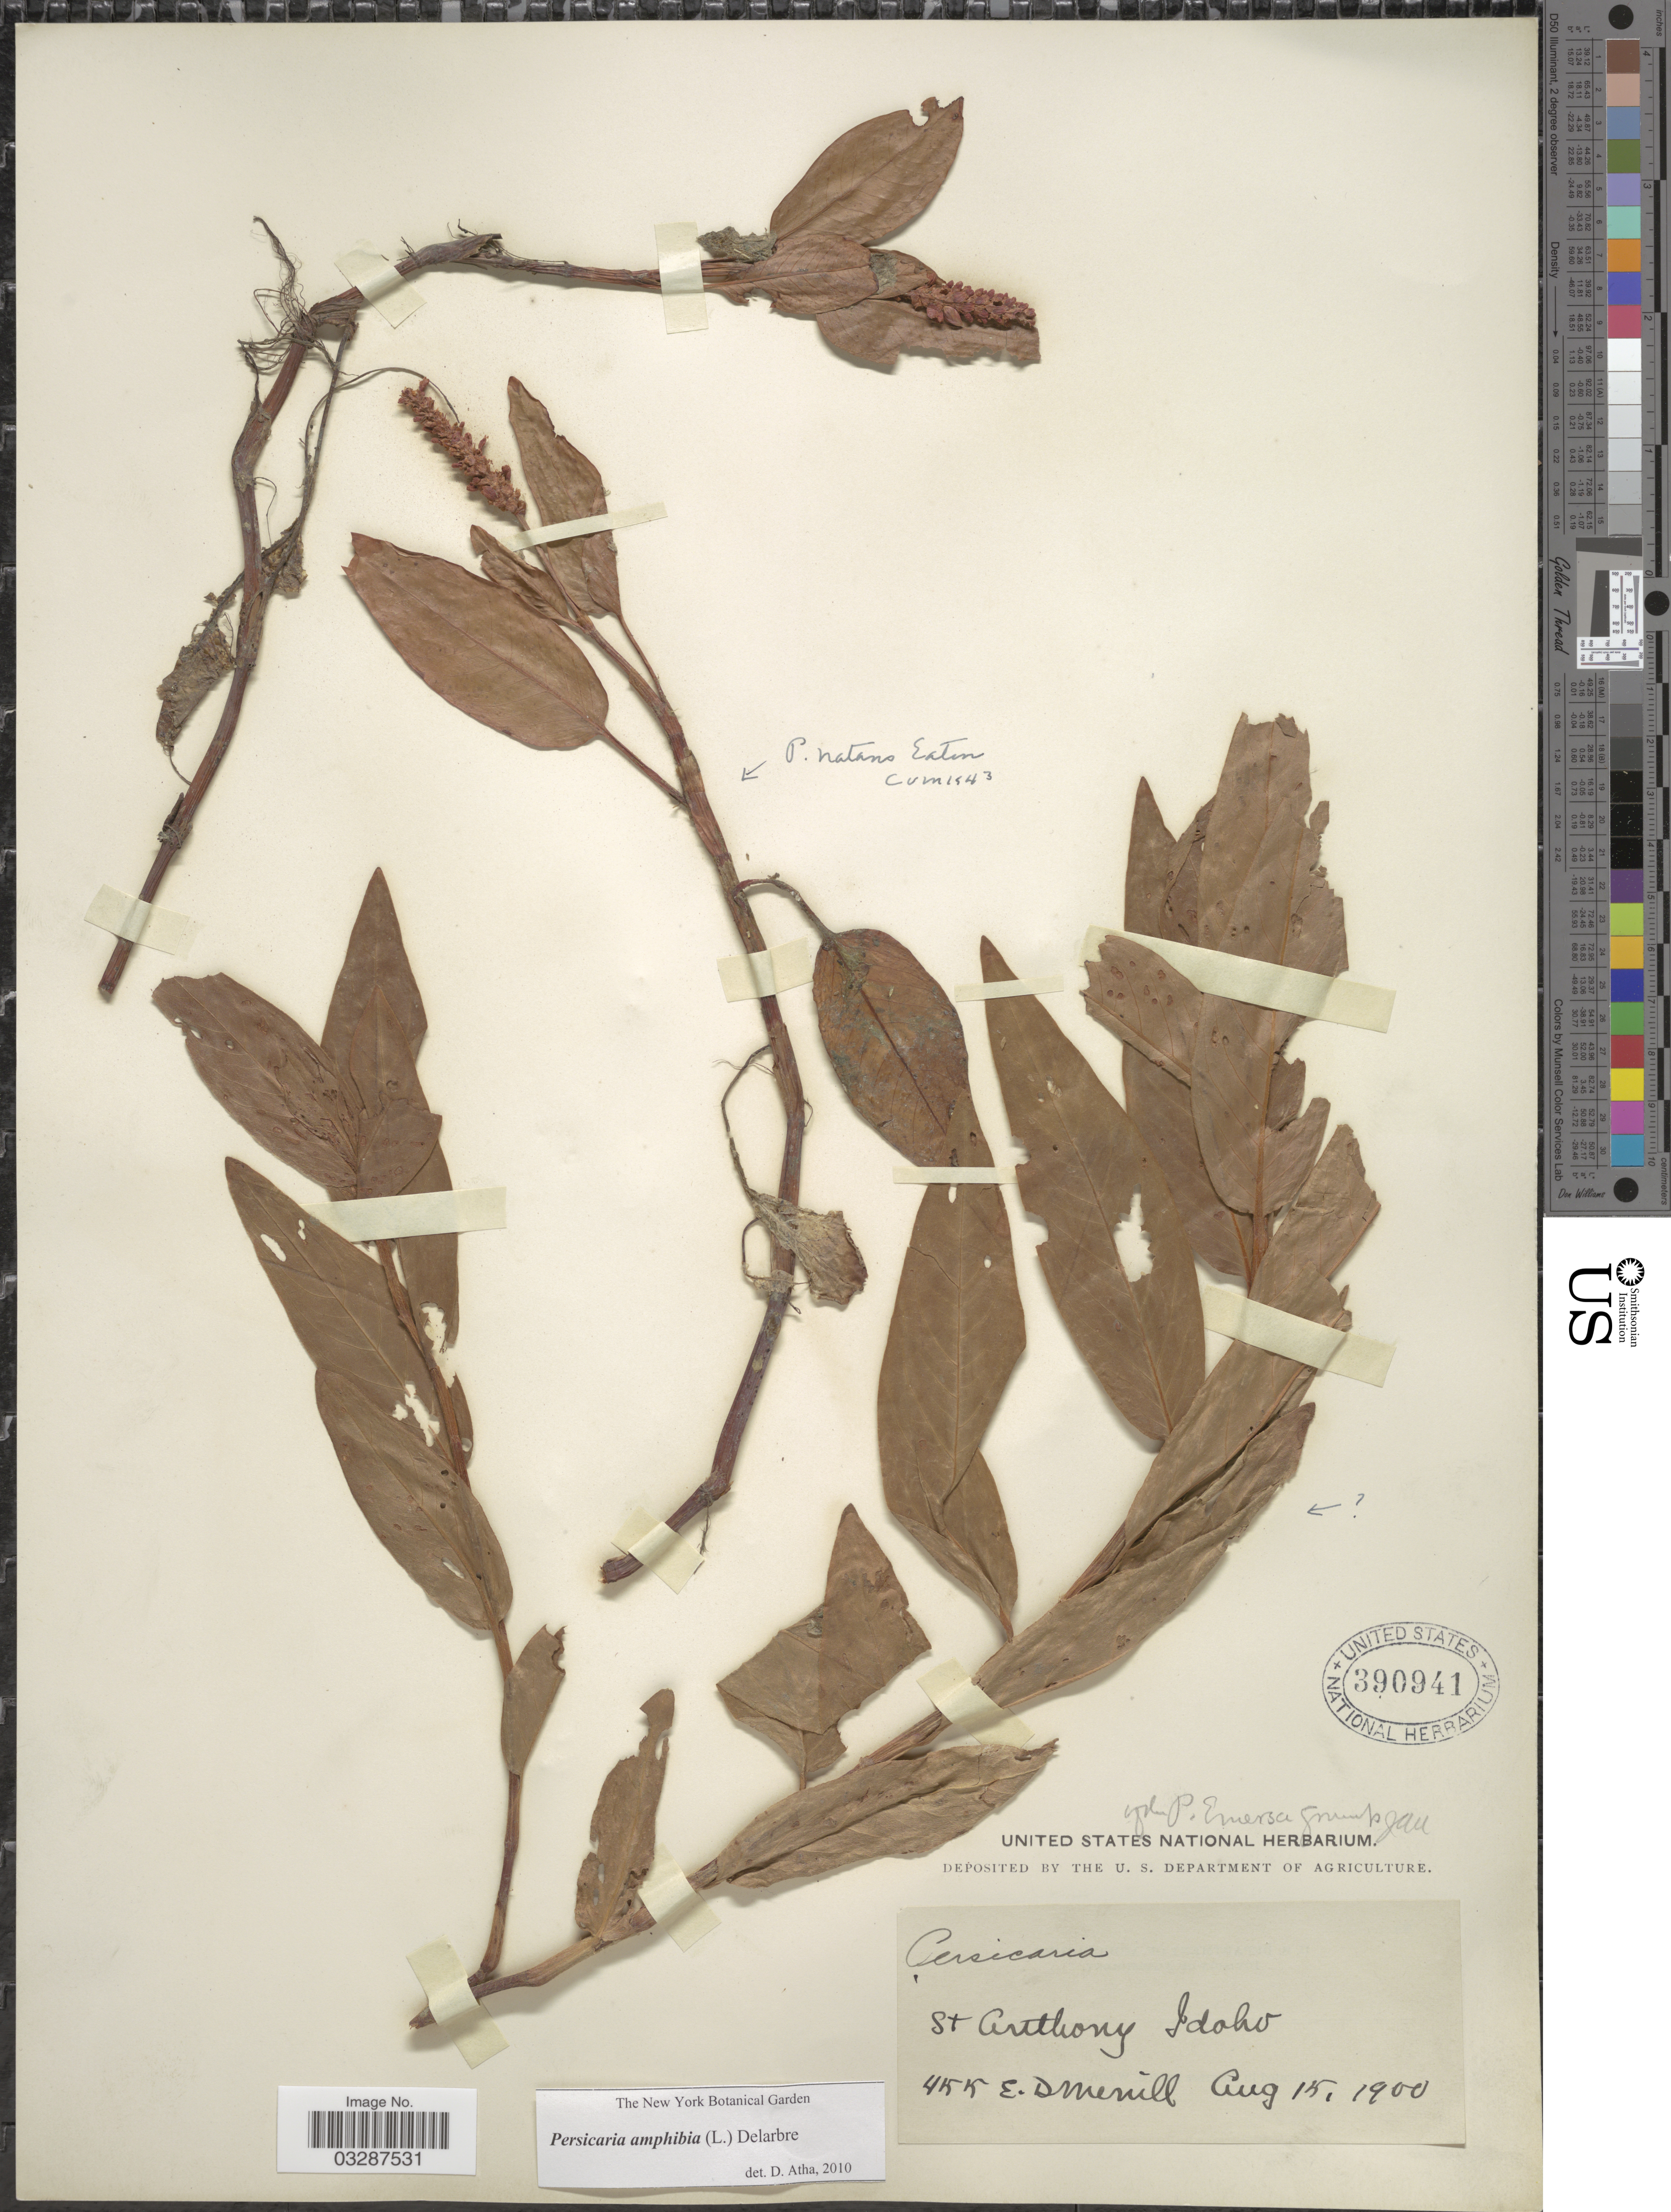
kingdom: Plantae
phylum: Tracheophyta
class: Magnoliopsida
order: Caryophyllales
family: Polygonaceae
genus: Persicaria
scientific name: Persicaria amphibia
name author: (L.) Delarbre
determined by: Atha, D. E.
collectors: E. D. Merrill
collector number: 455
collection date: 1900-08-15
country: United States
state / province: Idaho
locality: St Anthony.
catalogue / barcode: US 390941